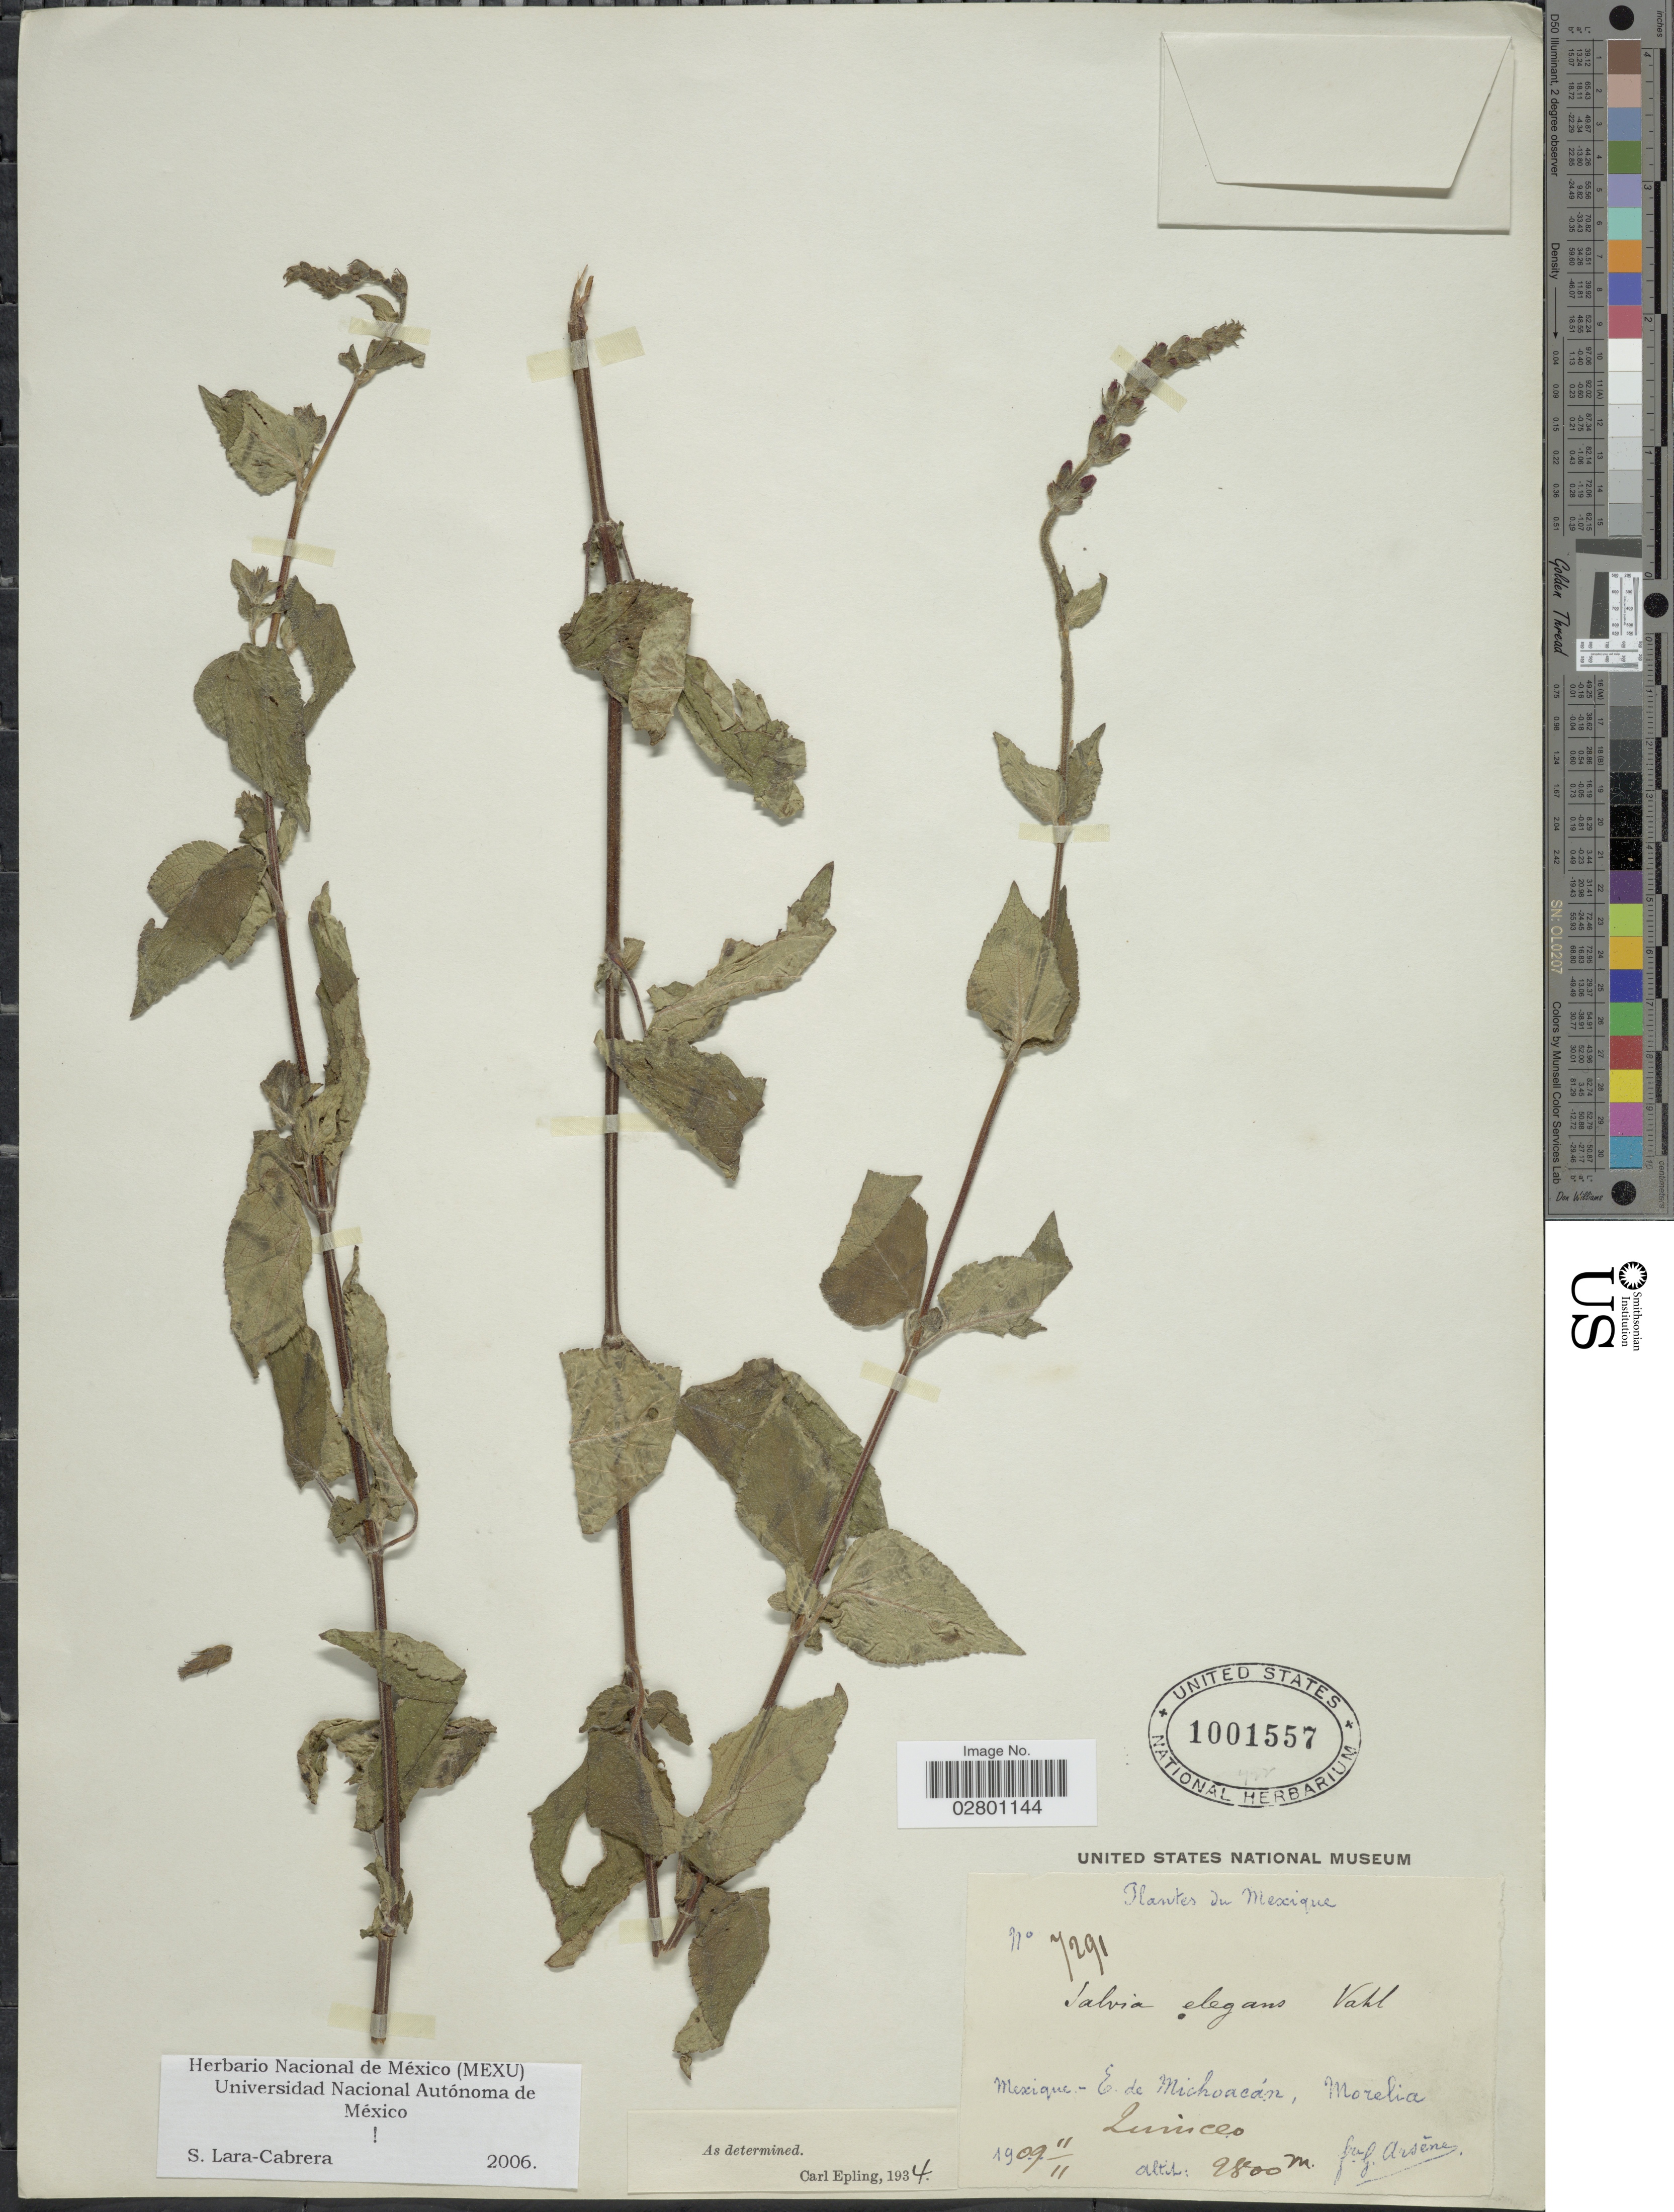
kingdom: Plantae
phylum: Tracheophyta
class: Magnoliopsida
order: Lamiales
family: Lamiaceae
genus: Salvia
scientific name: Salvia elegans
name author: Vahl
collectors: Bro. G. Arsène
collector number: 7291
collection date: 1909-11-11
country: Mexico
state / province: Michoacán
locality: Mexique. - E. de Michoacán, Morelia. Quinceo.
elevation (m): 2800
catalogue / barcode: US 1001557